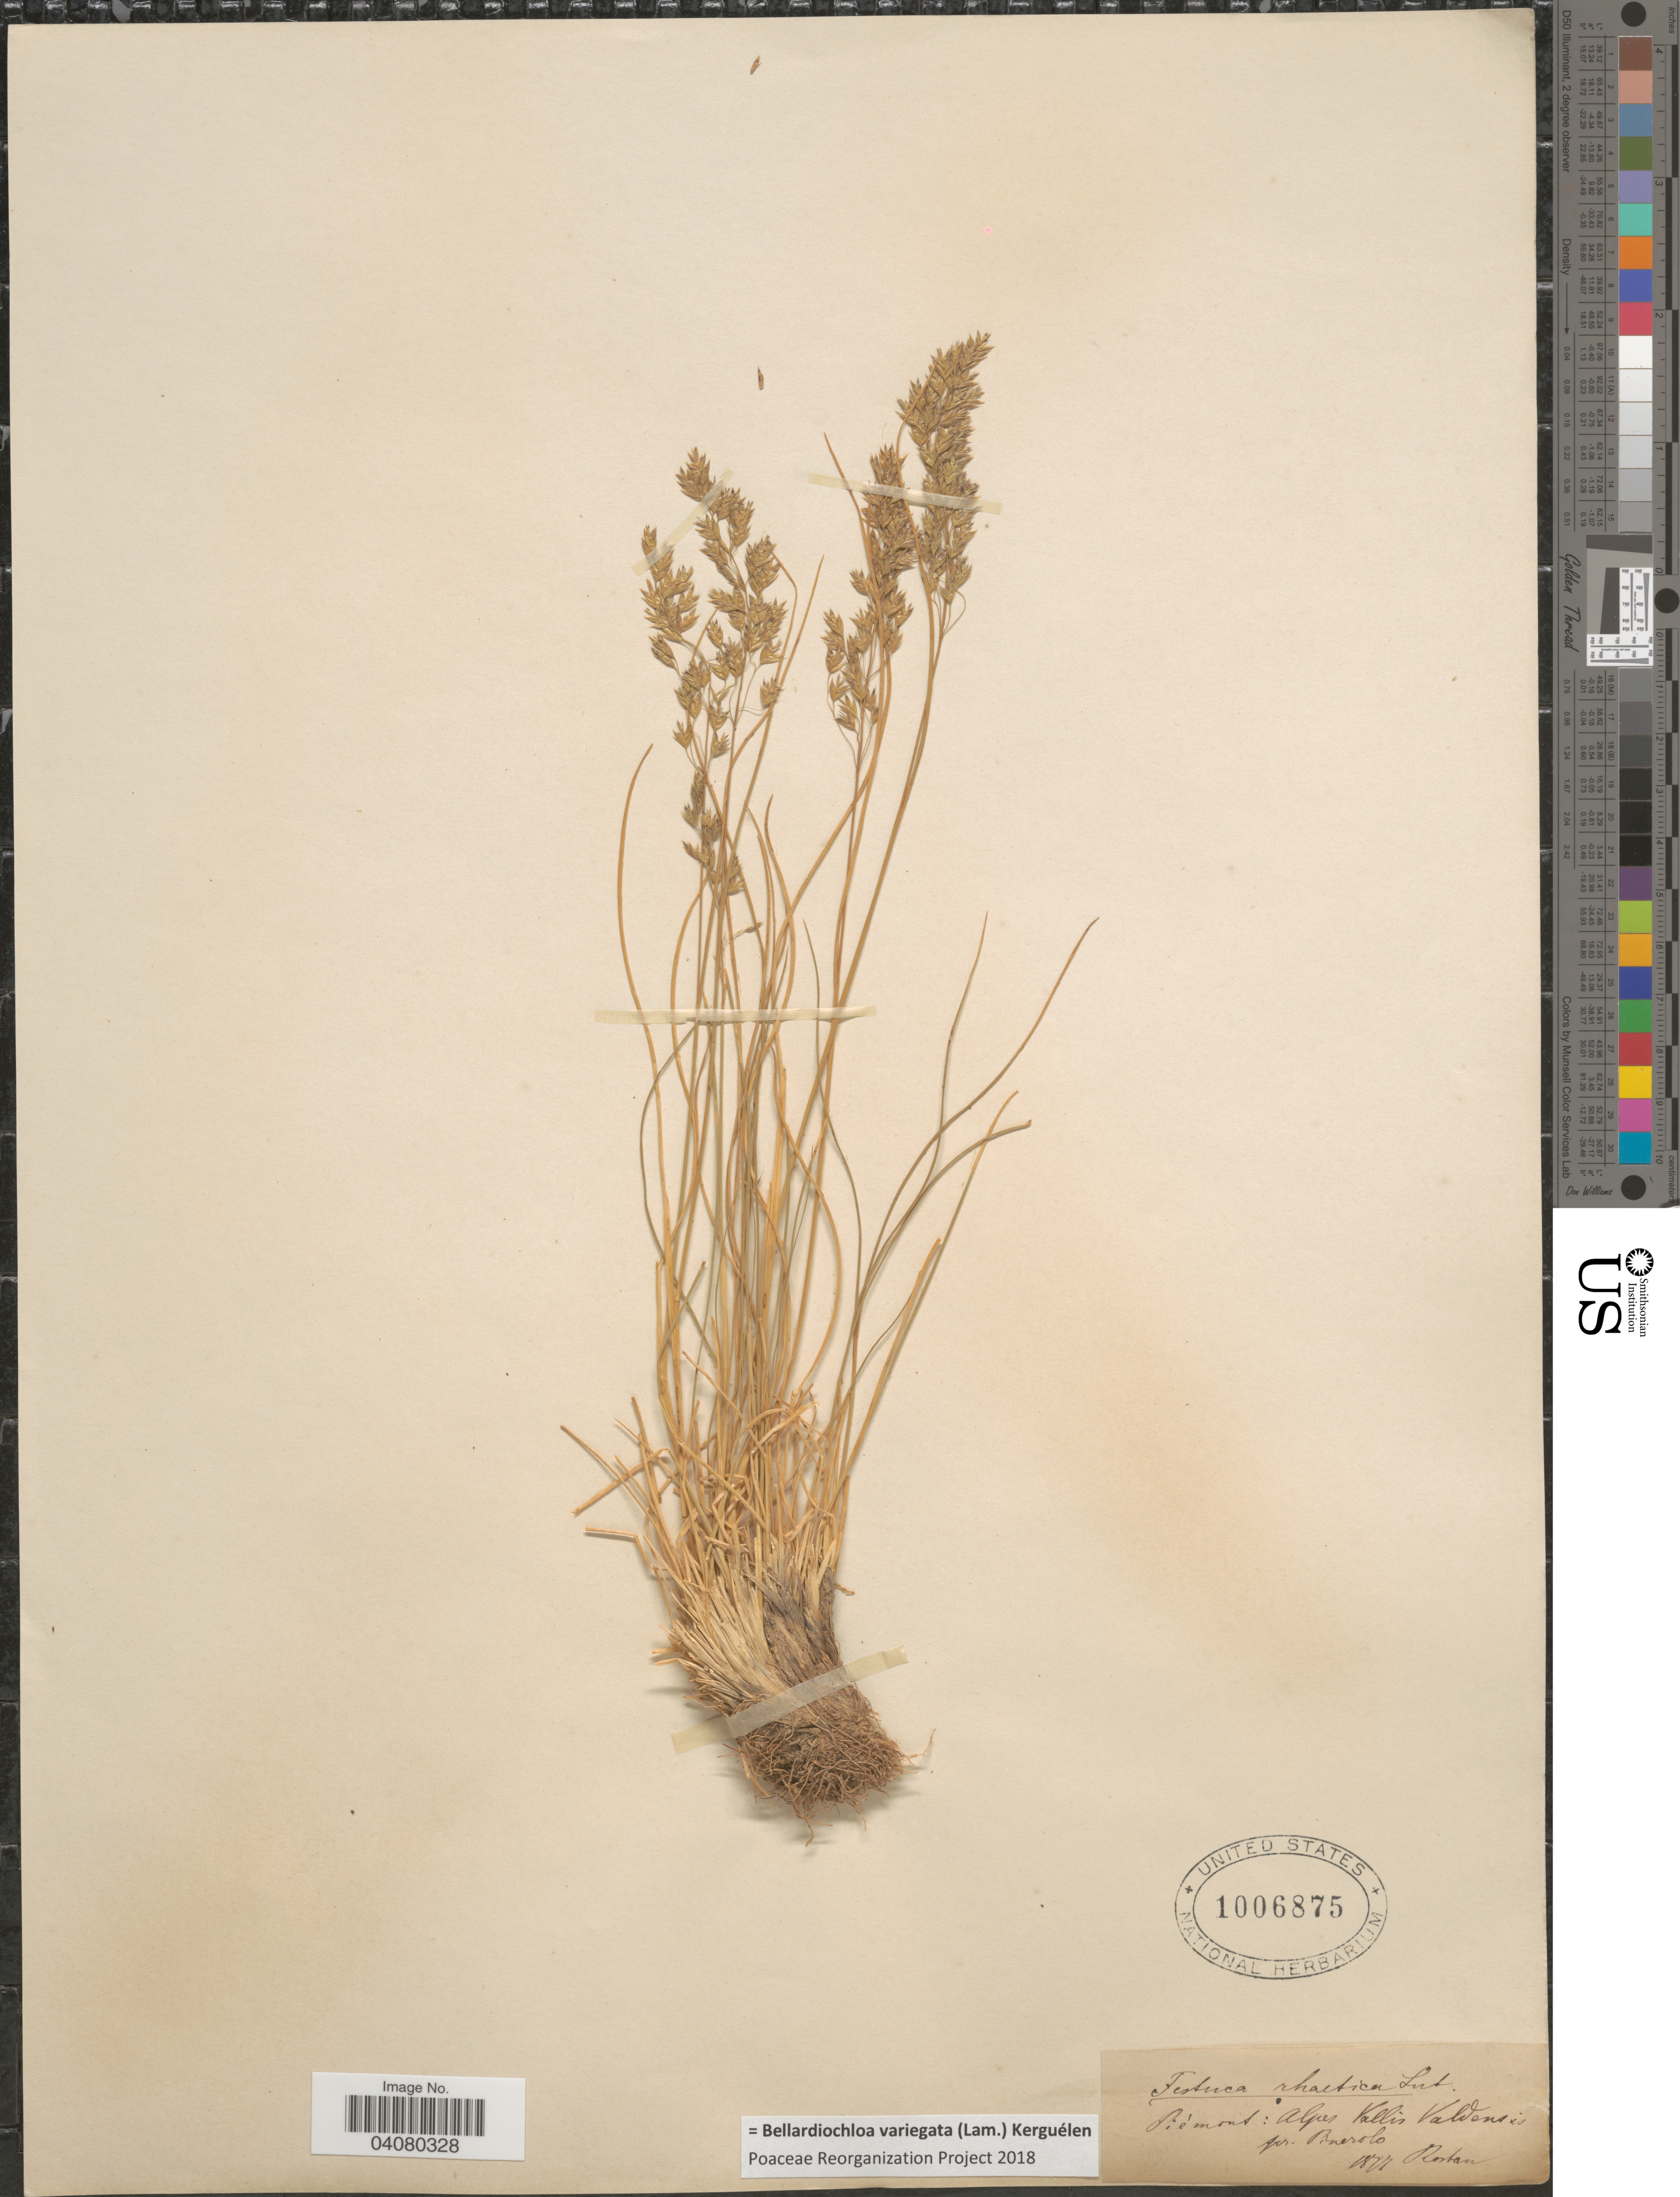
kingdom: Plantae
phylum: Tracheophyta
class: Liliopsida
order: Poales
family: Poaceae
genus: Bellardiochloa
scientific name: Bellardiochloa variegata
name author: (Lam.) Kerguélen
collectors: Rostan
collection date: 1877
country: Italy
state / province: Piedmont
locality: Piemont: Alpes Vallis Valdensis pr. Pinerolo.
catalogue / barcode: US 1006875